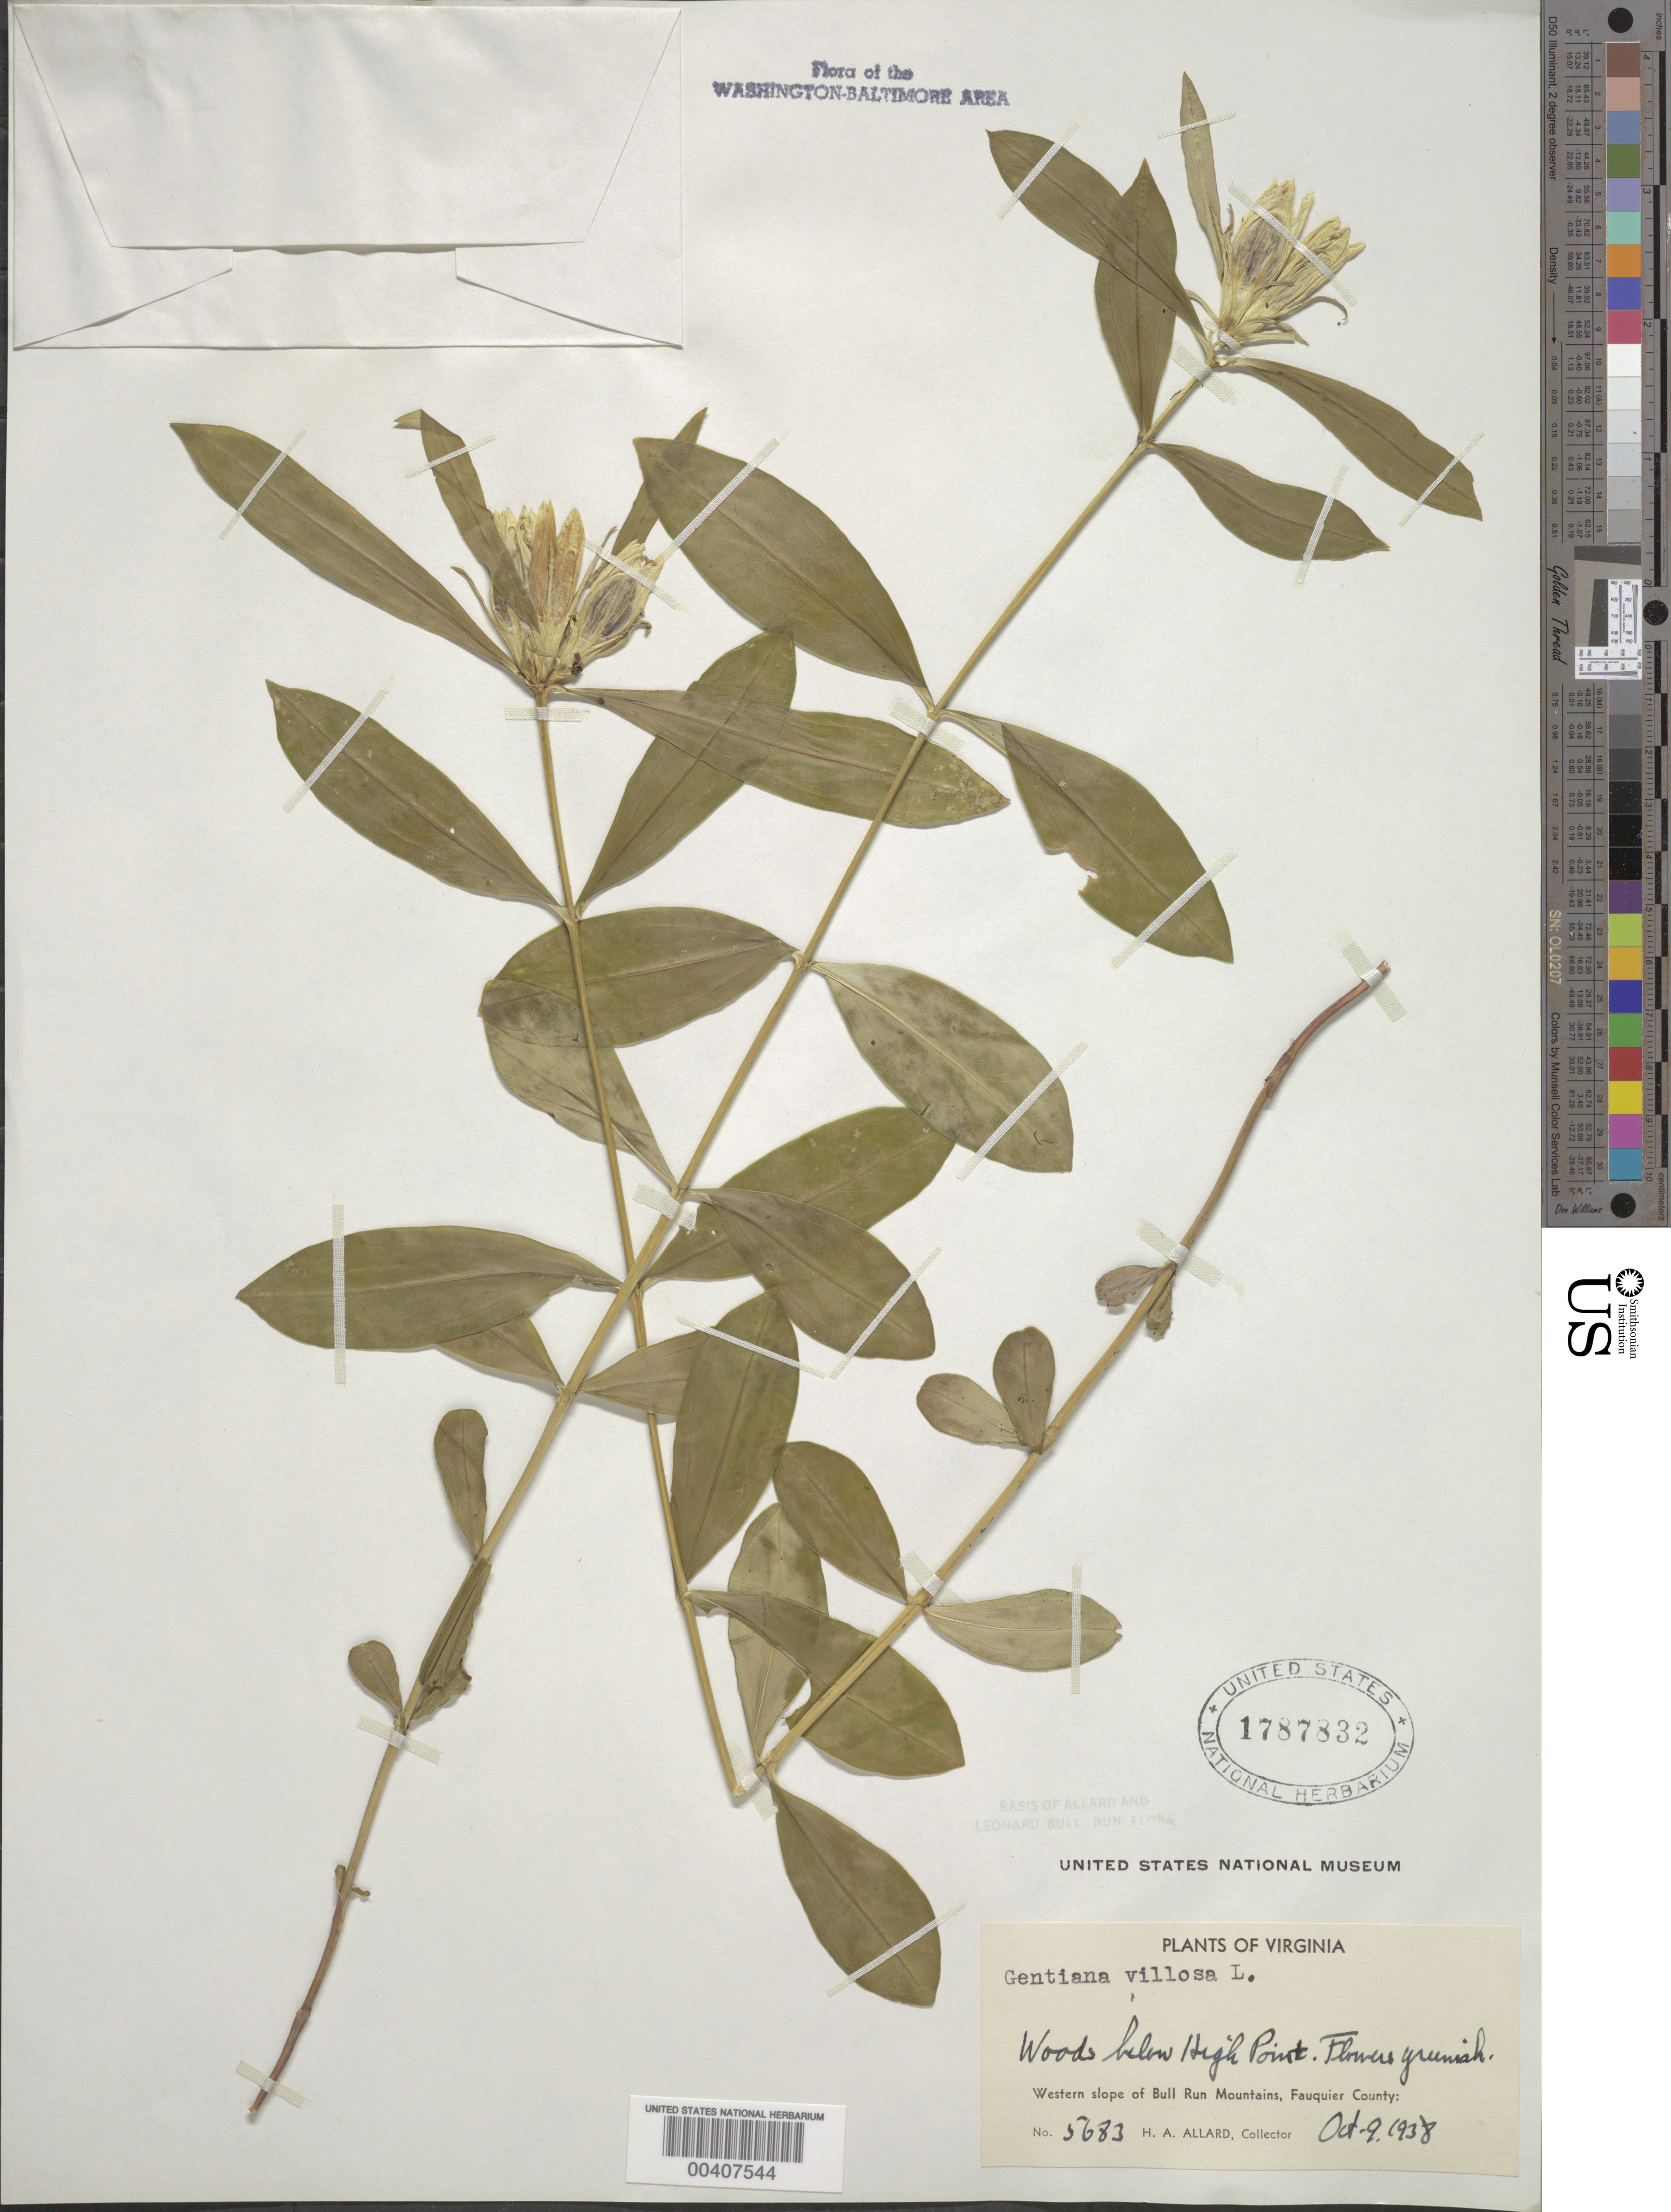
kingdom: Plantae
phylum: Tracheophyta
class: Magnoliopsida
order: Gentianales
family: Gentianaceae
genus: Gentiana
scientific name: Gentiana villosa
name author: L.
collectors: H. A. Allard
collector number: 5683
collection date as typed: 09 Oct 1938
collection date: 1938-10-09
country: United States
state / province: Virginia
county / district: Fauquier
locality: Below High Point, western slope of Bull Run Mountains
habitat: Woods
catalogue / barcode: US 1787832